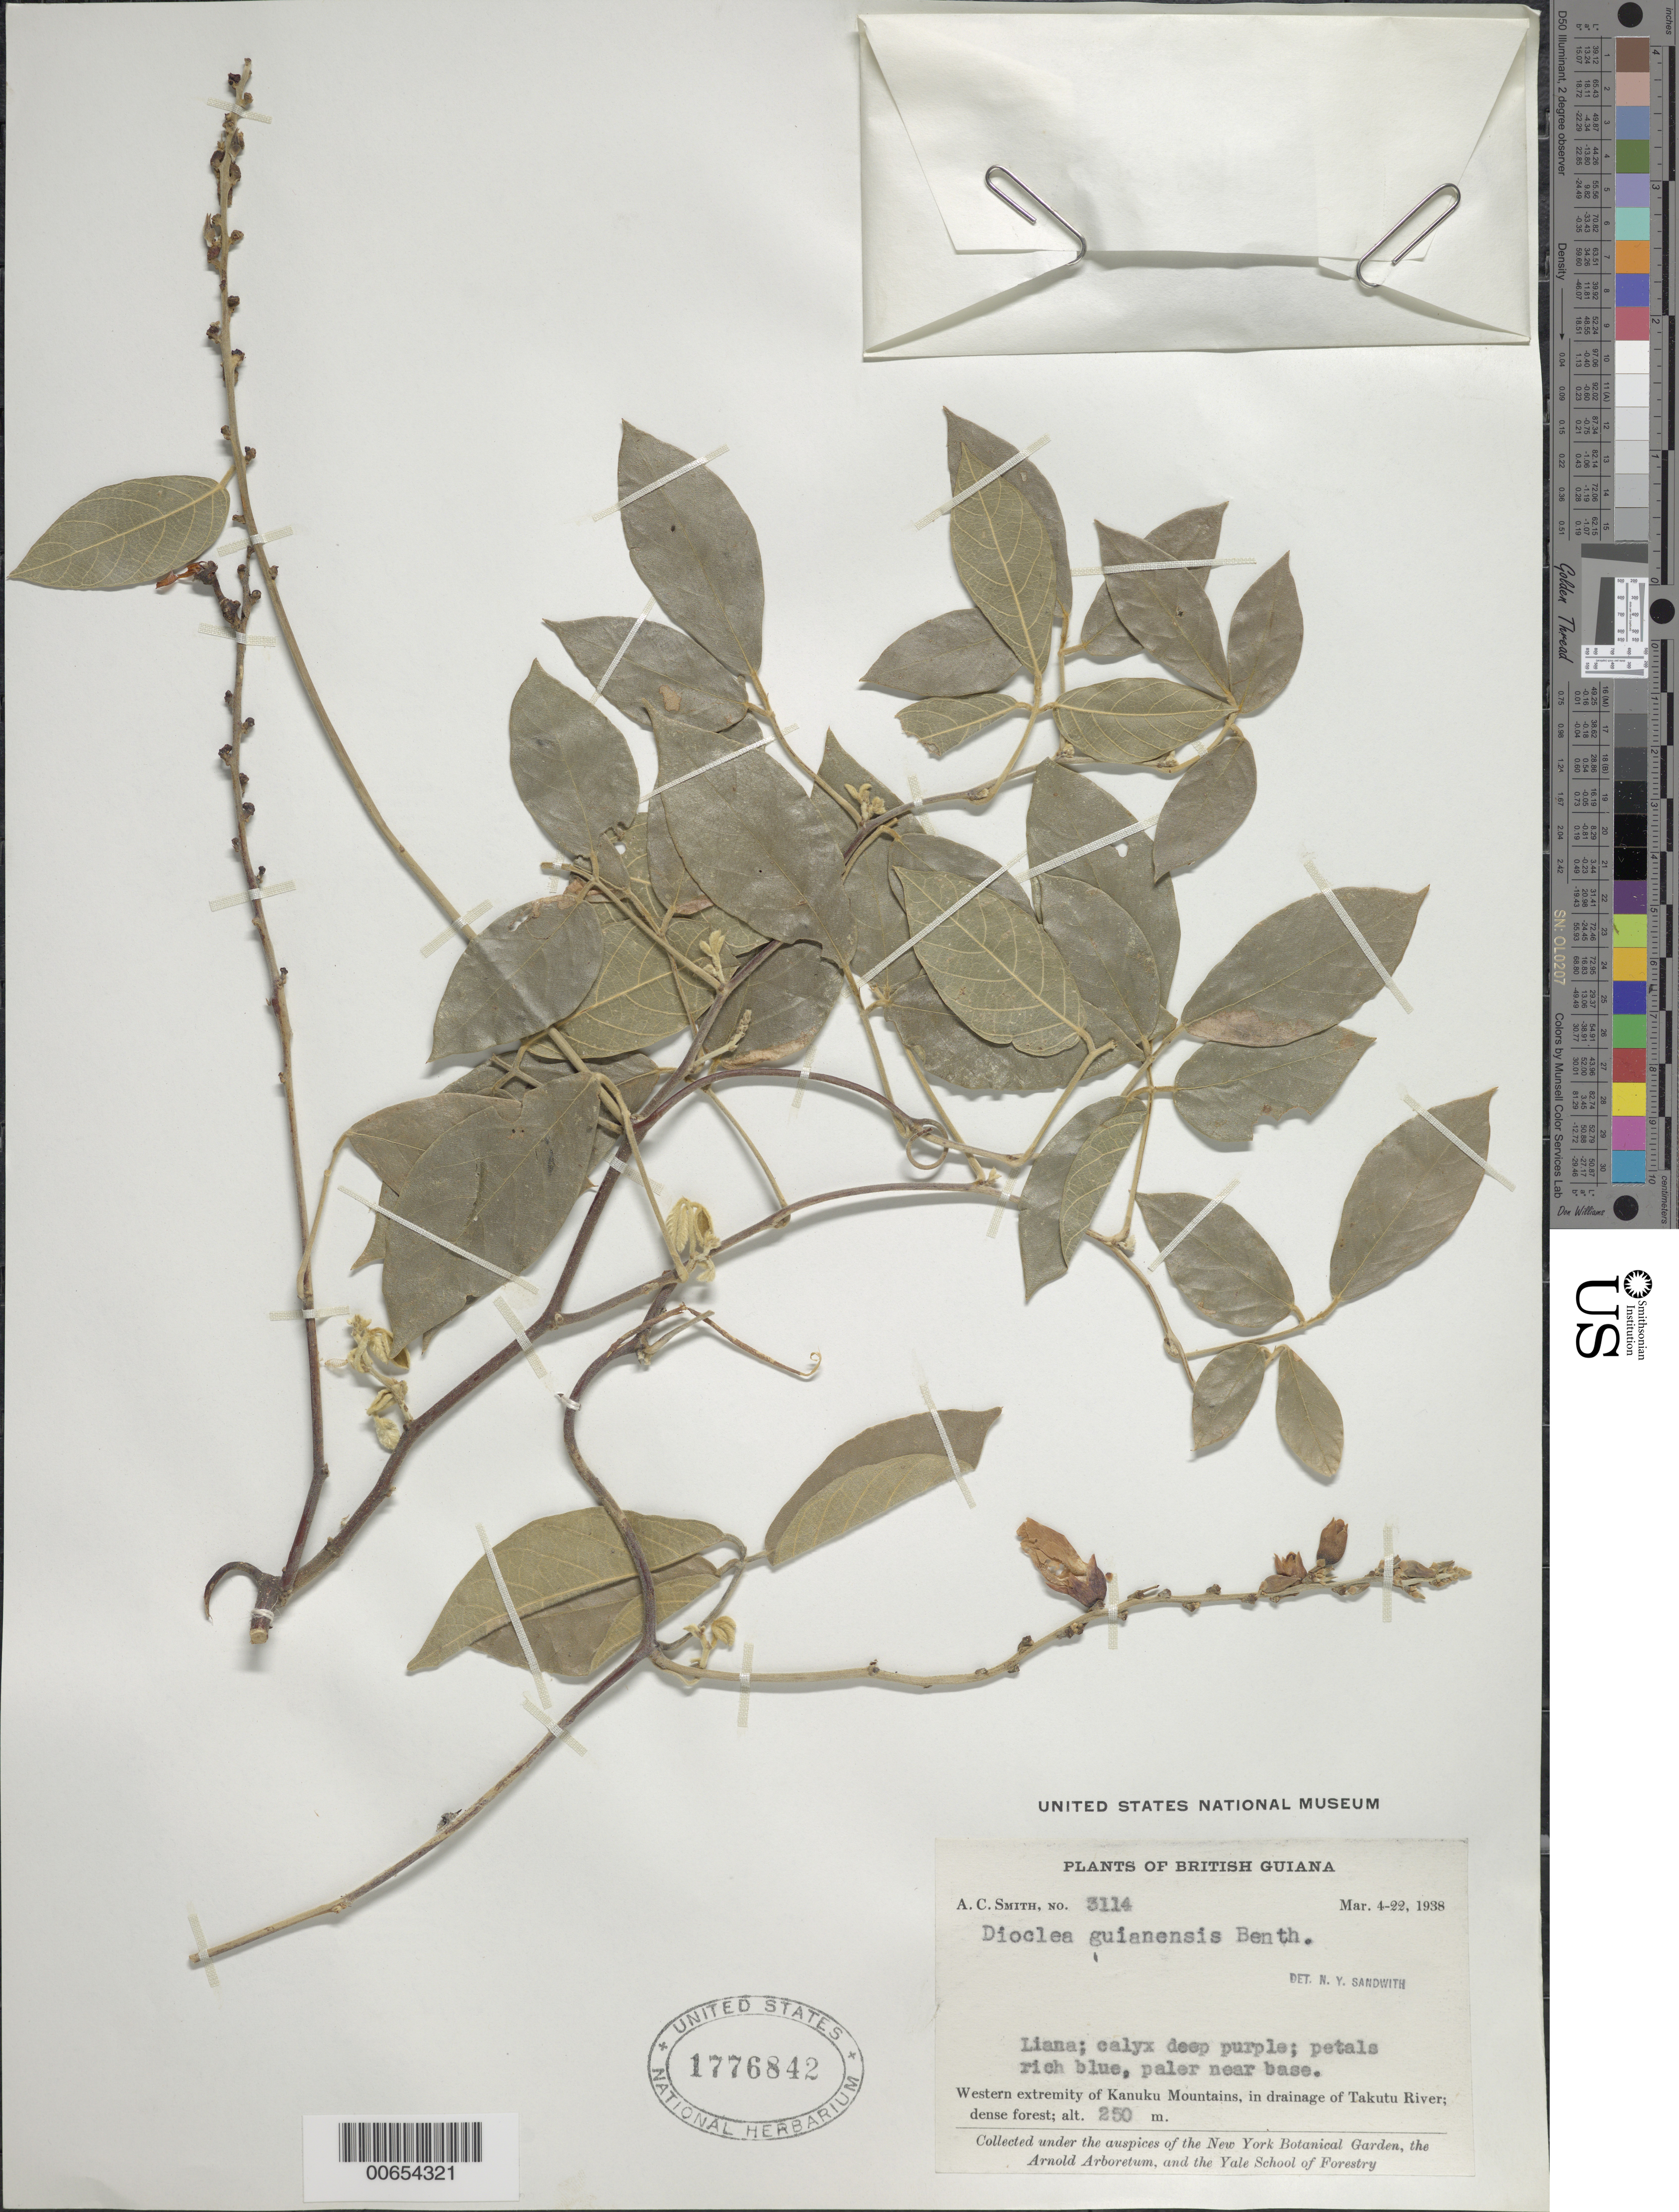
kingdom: Plantae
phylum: Tracheophyta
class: Magnoliopsida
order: Fabales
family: Fabaceae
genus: Dioclea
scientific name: Dioclea guianensis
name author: Benth.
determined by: Sandwith, N. Y.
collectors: A. C. Smith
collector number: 3114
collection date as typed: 4-Mar-38 to 22-Mar-38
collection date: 1938-03-04/1938-03-22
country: Guyana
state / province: U. Takutu-U. Essequibo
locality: Kanuku Mts., drainage of Takutu R., western extremity of Kanuku Mountains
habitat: Dense forest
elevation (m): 250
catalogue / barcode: US 1776842